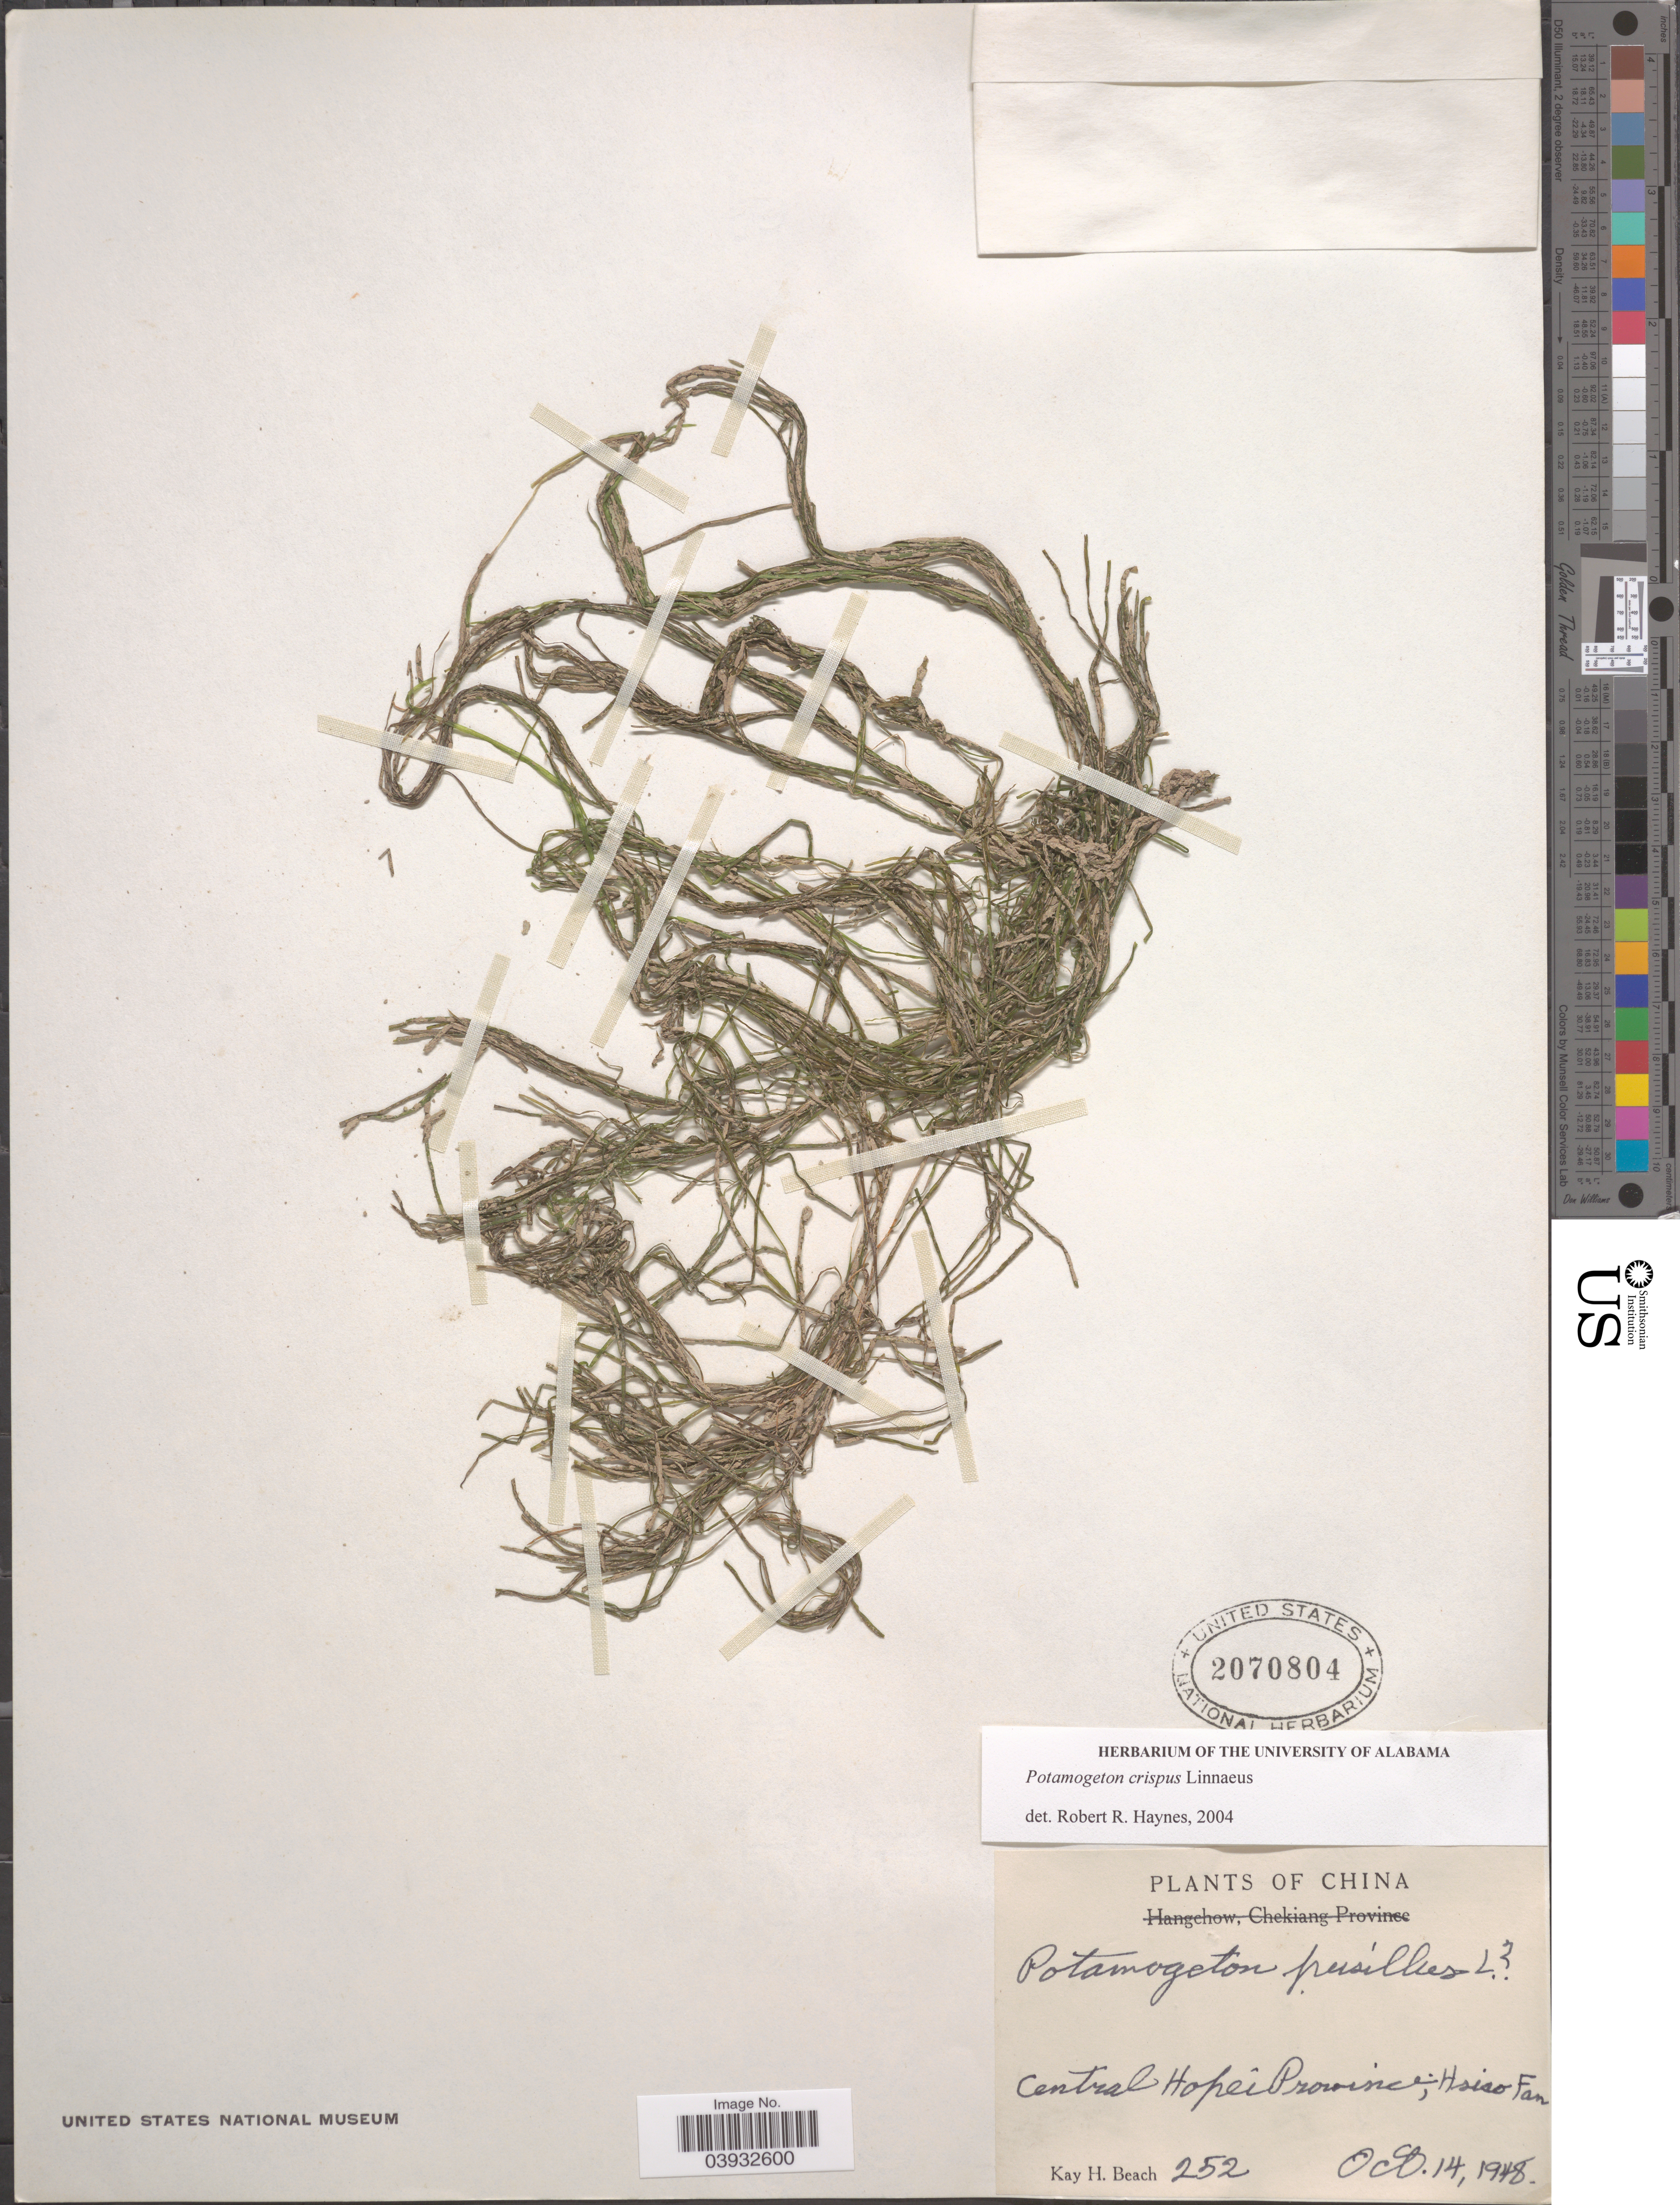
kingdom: Plantae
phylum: Tracheophyta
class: Liliopsida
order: Alismatales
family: Potamogetonaceae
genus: Potamogeton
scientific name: Potamogeton crispus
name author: L.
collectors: K. H. Beach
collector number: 252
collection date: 1948-10-14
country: China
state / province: Hubei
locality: Central Hopei Province; Hsiao Fan.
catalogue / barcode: US 2070804